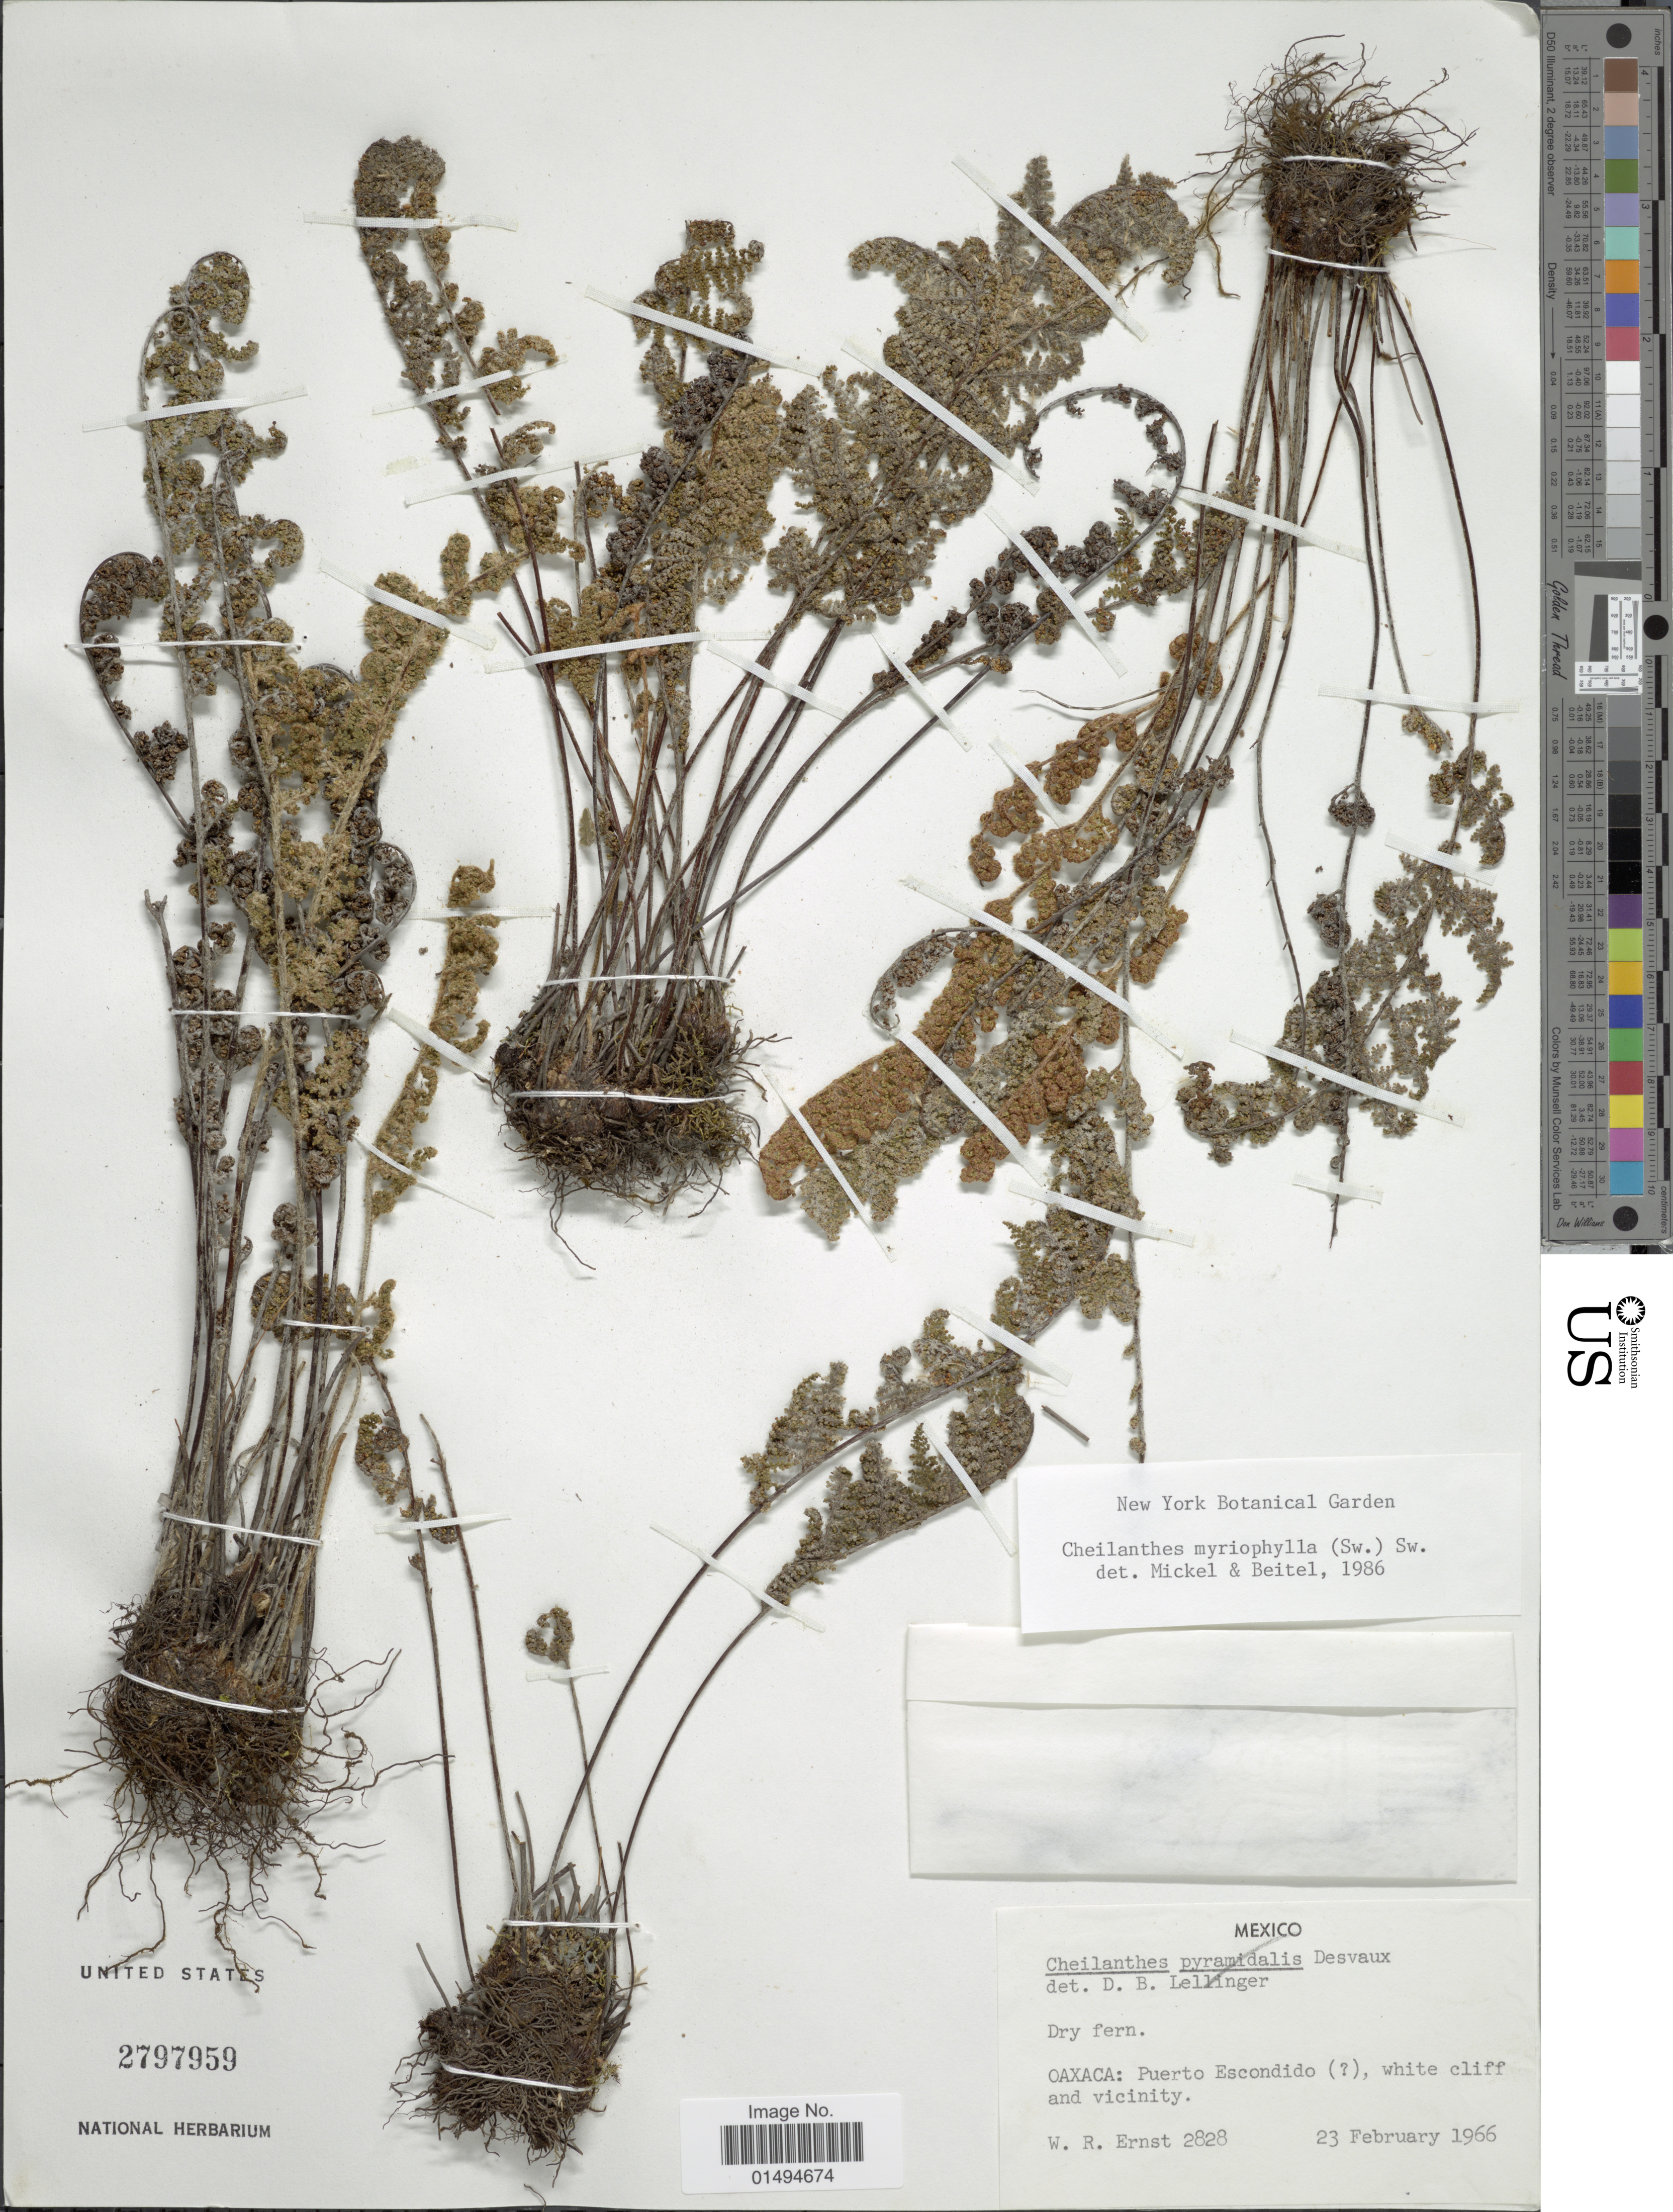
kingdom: Plantae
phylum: Tracheophyta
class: Polypodiopsida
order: Polypodiales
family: Pteridaceae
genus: Myriopteris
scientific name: Myriopteris myriophylla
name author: (Desv.) J. Sm.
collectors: W. R. Ernst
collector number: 2828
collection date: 1966-02-23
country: Mexico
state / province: Oaxaca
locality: Puerto Escondido, white cliff and vicinity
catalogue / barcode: US 2797959